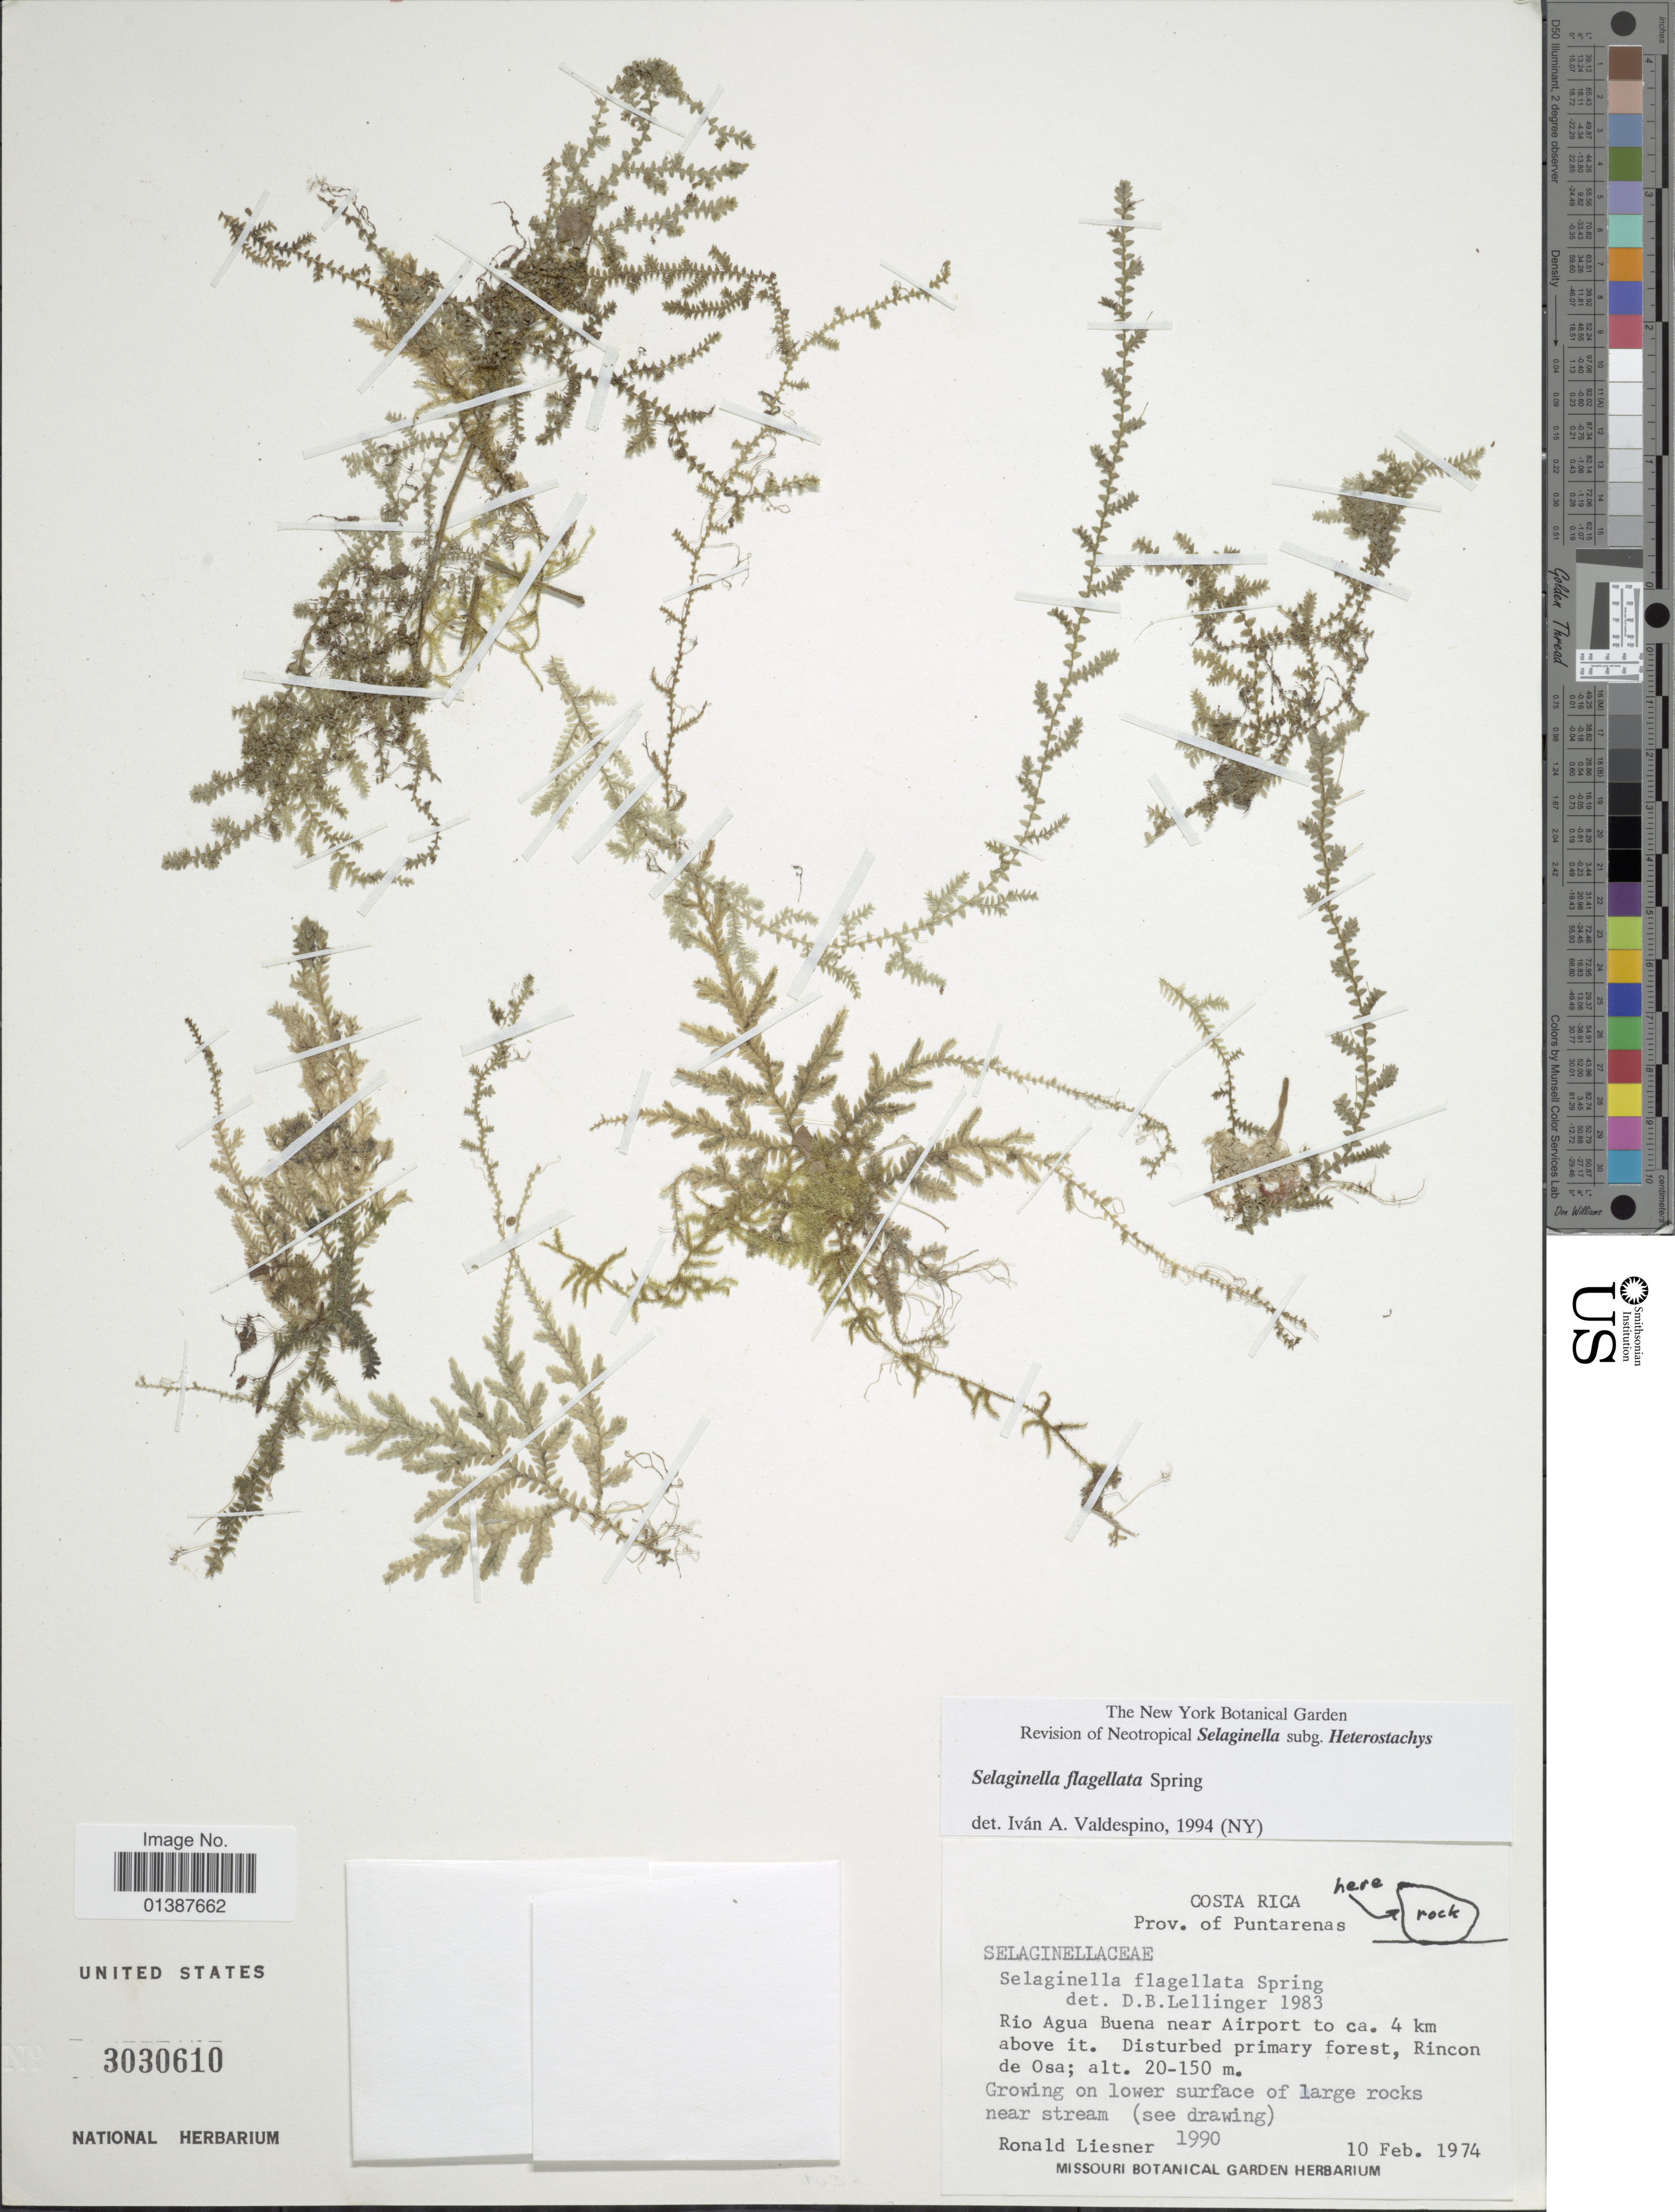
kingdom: Plantae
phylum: Tracheophyta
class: Lycopodiopsida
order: Selaginellales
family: Selaginellaceae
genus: Selaginella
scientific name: Selaginella flagellata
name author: Spring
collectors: R. L. Liesner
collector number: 1990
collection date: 1974-05-10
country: Costa Rica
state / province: Puntarenas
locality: Prov. of Puntarenas, Rio Agua Buena near Airport to ca. 4 km above it. Disturbed primary forest, Rincon de Osa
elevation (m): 20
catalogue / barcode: US 3030610